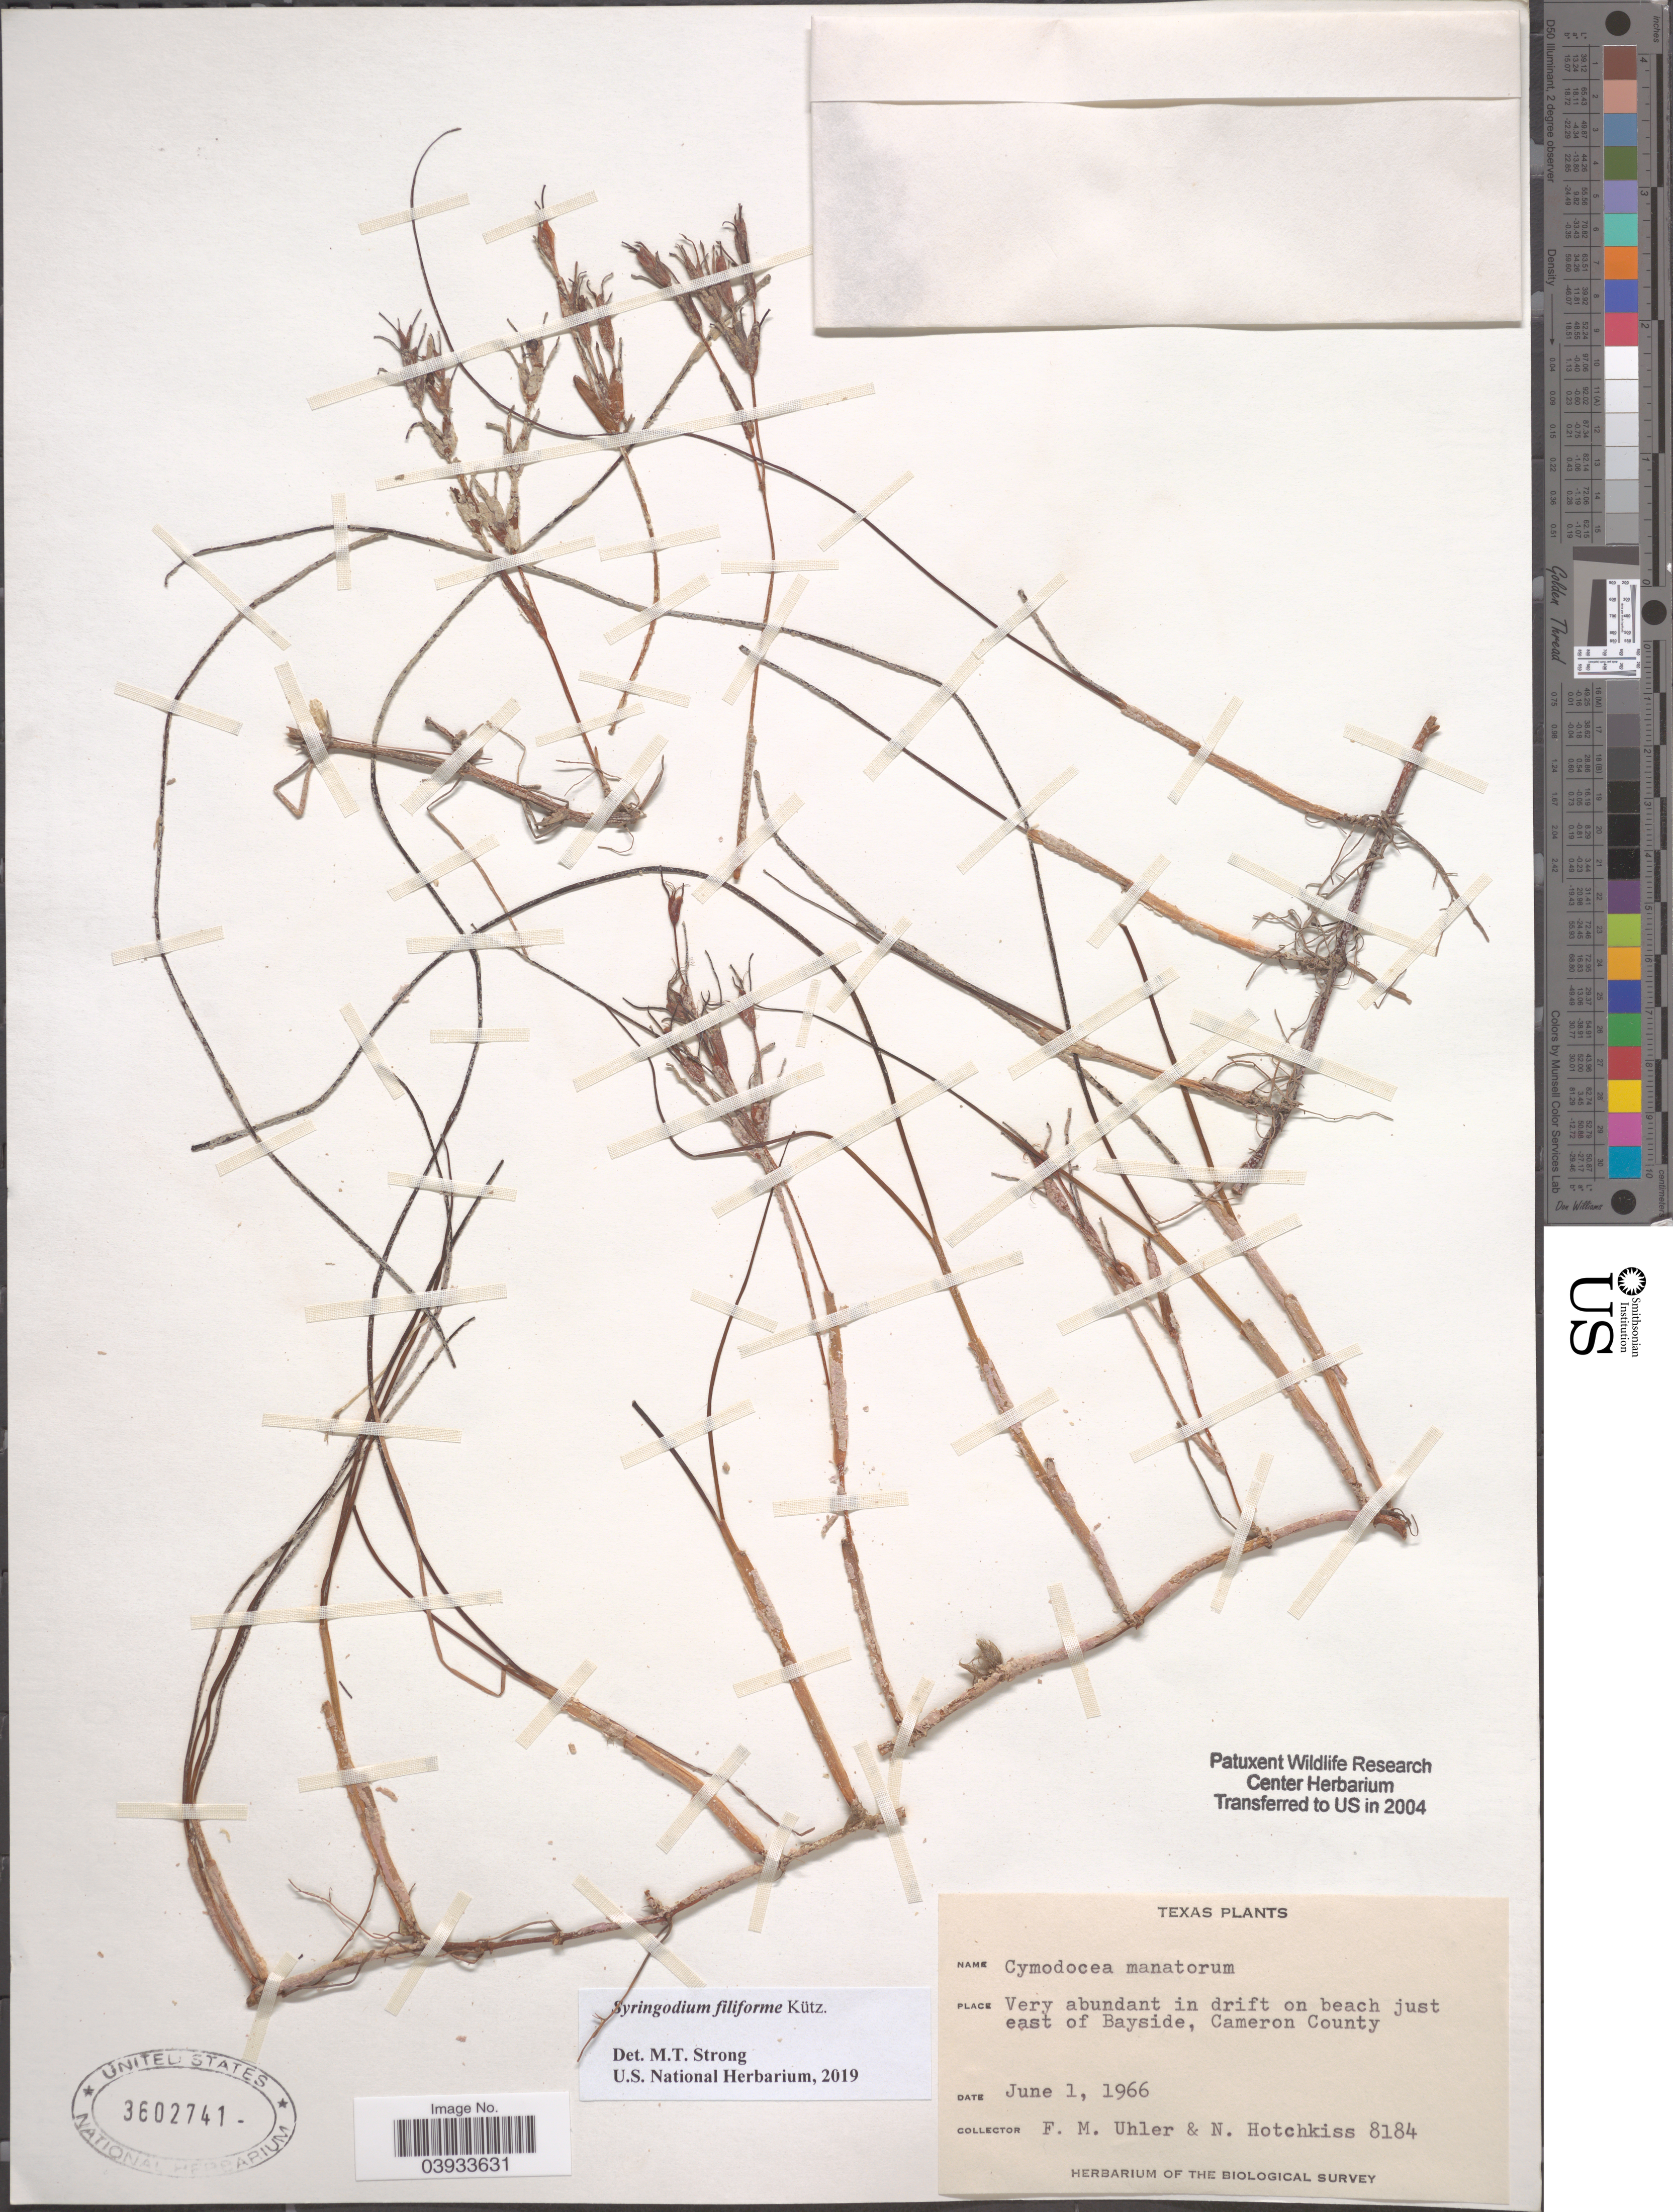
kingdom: Plantae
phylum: Tracheophyta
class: Liliopsida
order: Alismatales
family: Cymodoceaceae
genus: Syringodium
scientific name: Syringodium filiforme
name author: Kütz.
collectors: F. M. Uhler & N. Hotchkiss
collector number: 8184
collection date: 1966-06-01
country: United States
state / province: Texas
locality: On beach east of Bayside, Cameron County.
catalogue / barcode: US 3602741